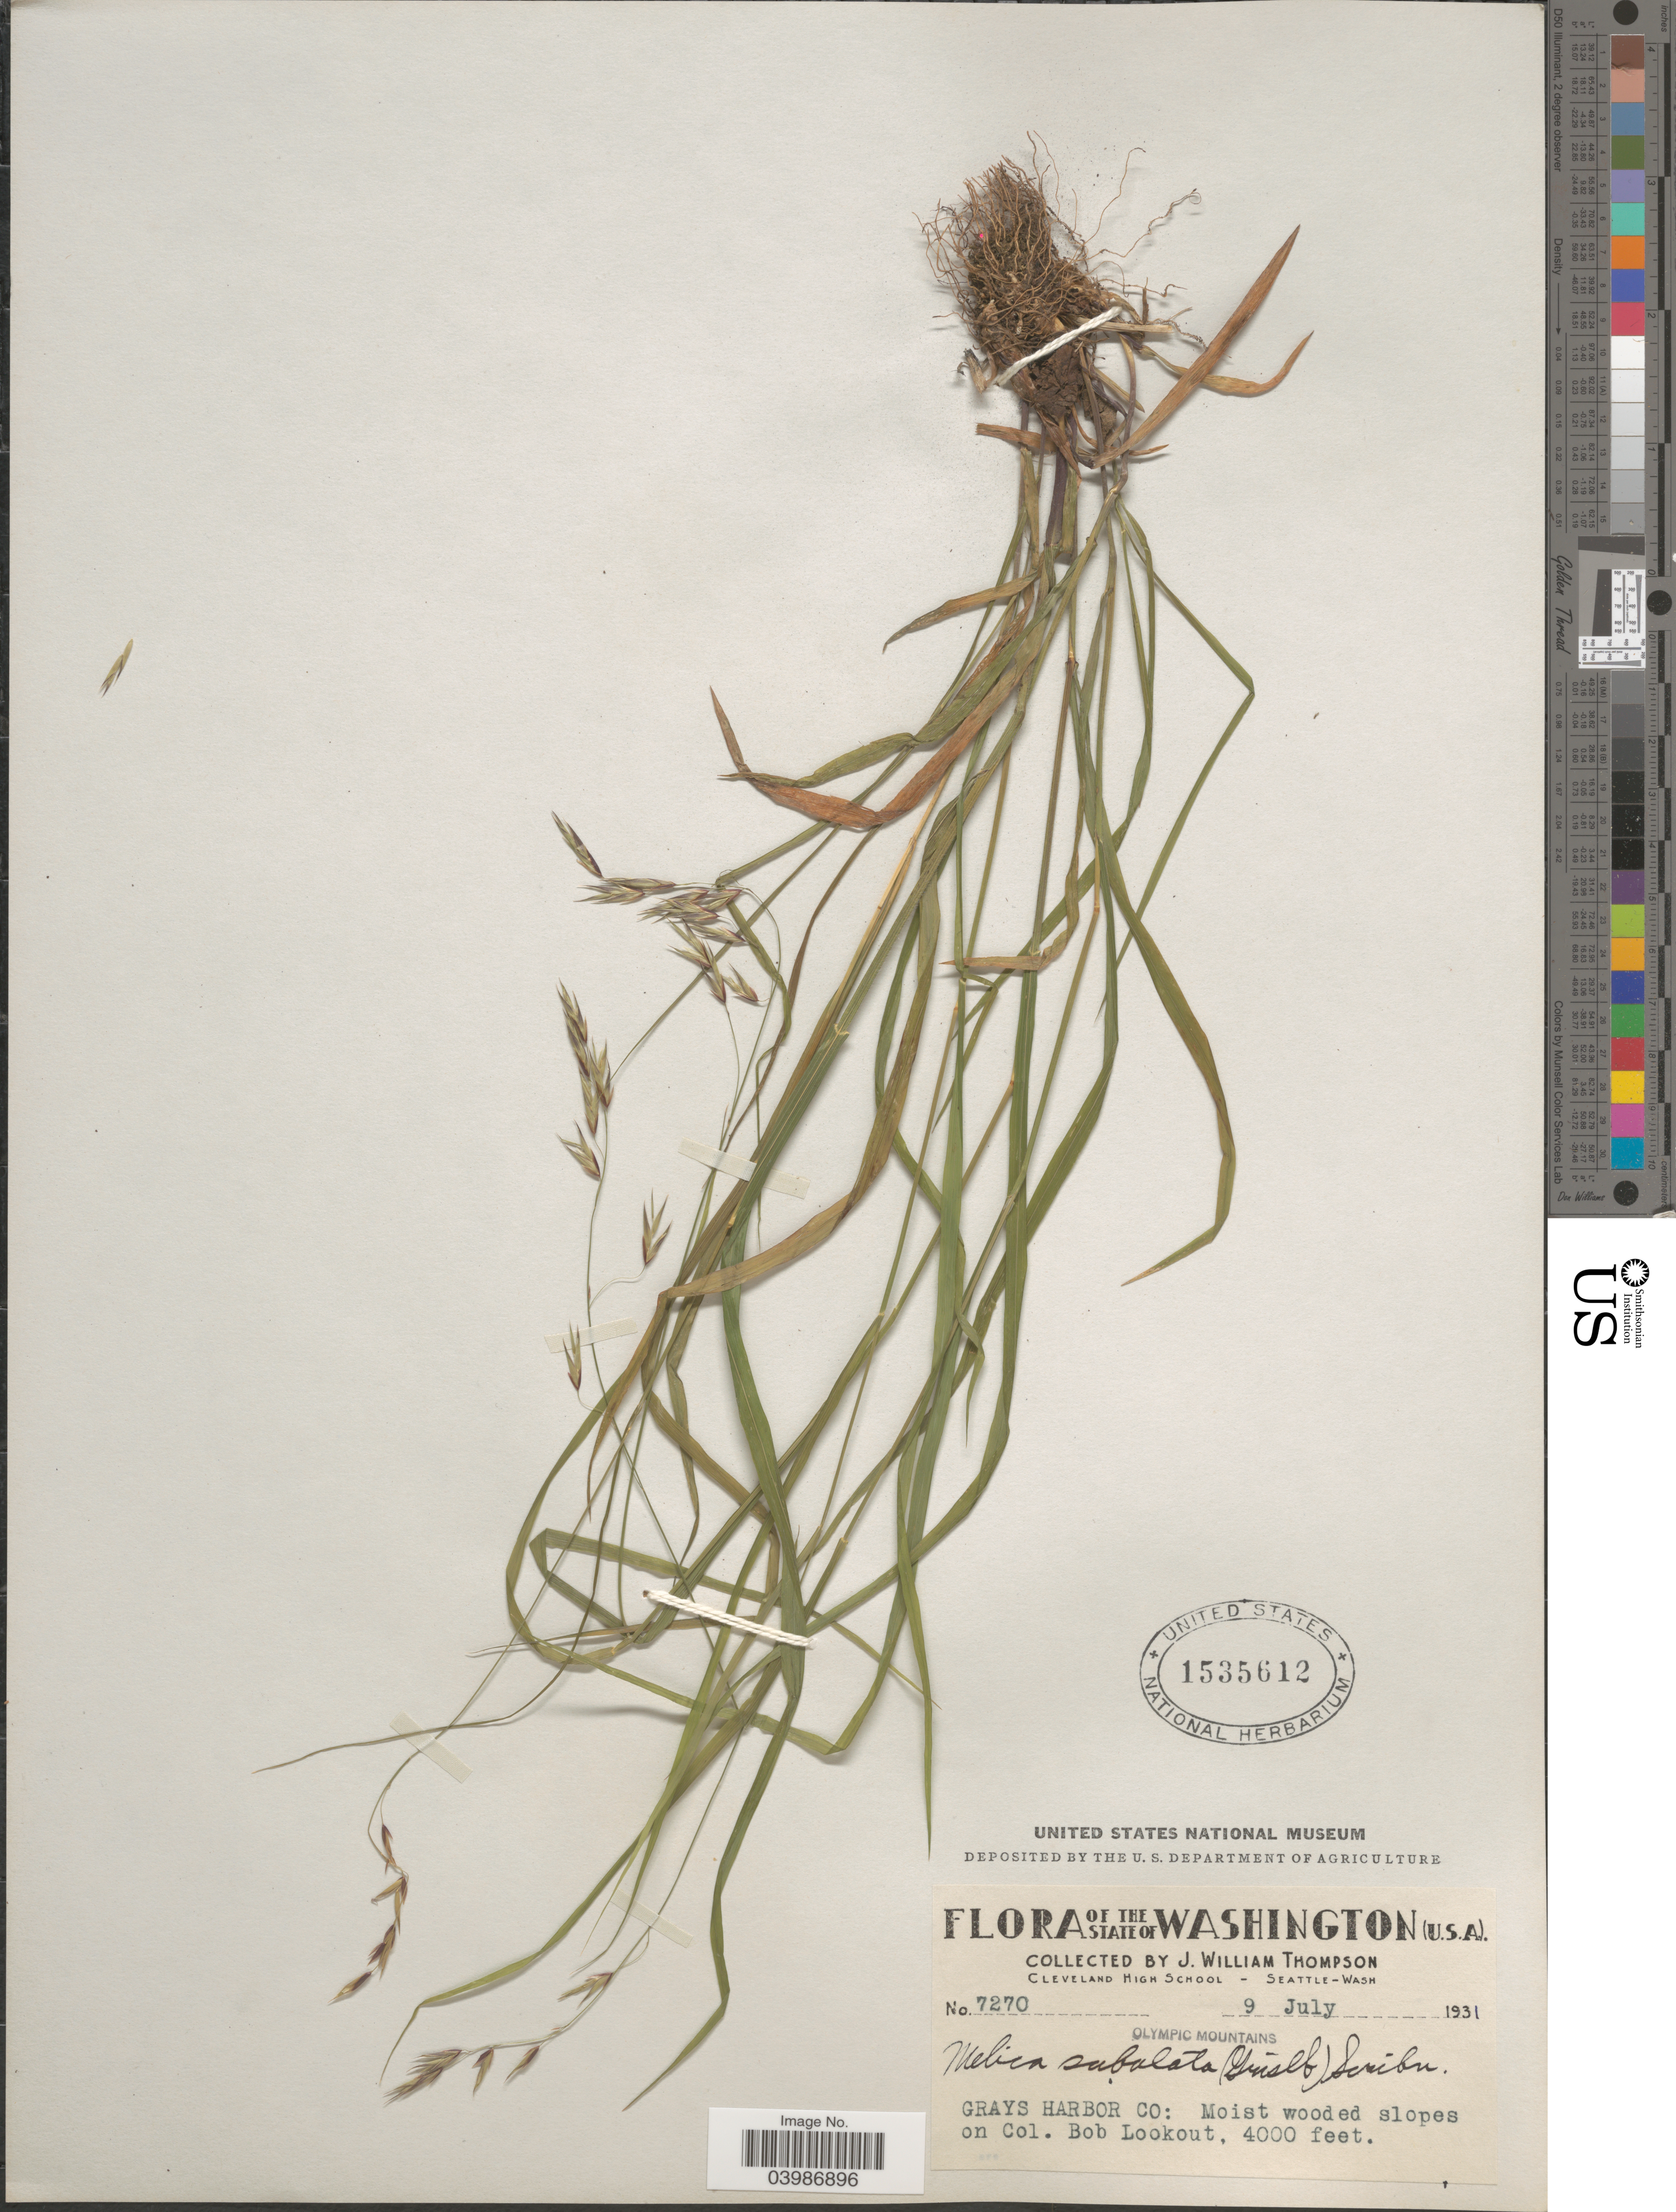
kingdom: Plantae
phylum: Tracheophyta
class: Liliopsida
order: Poales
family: Poaceae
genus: Melica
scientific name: Melica subulata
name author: (Griseb.) Scribn.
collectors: J. W. Thompson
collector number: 7270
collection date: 1931-07-09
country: United States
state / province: Washington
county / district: Grays Harbor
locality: Olympic Mountains. Grays Harbor Co: on Col. Bob Lookout.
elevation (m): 1219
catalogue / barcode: US 1535612